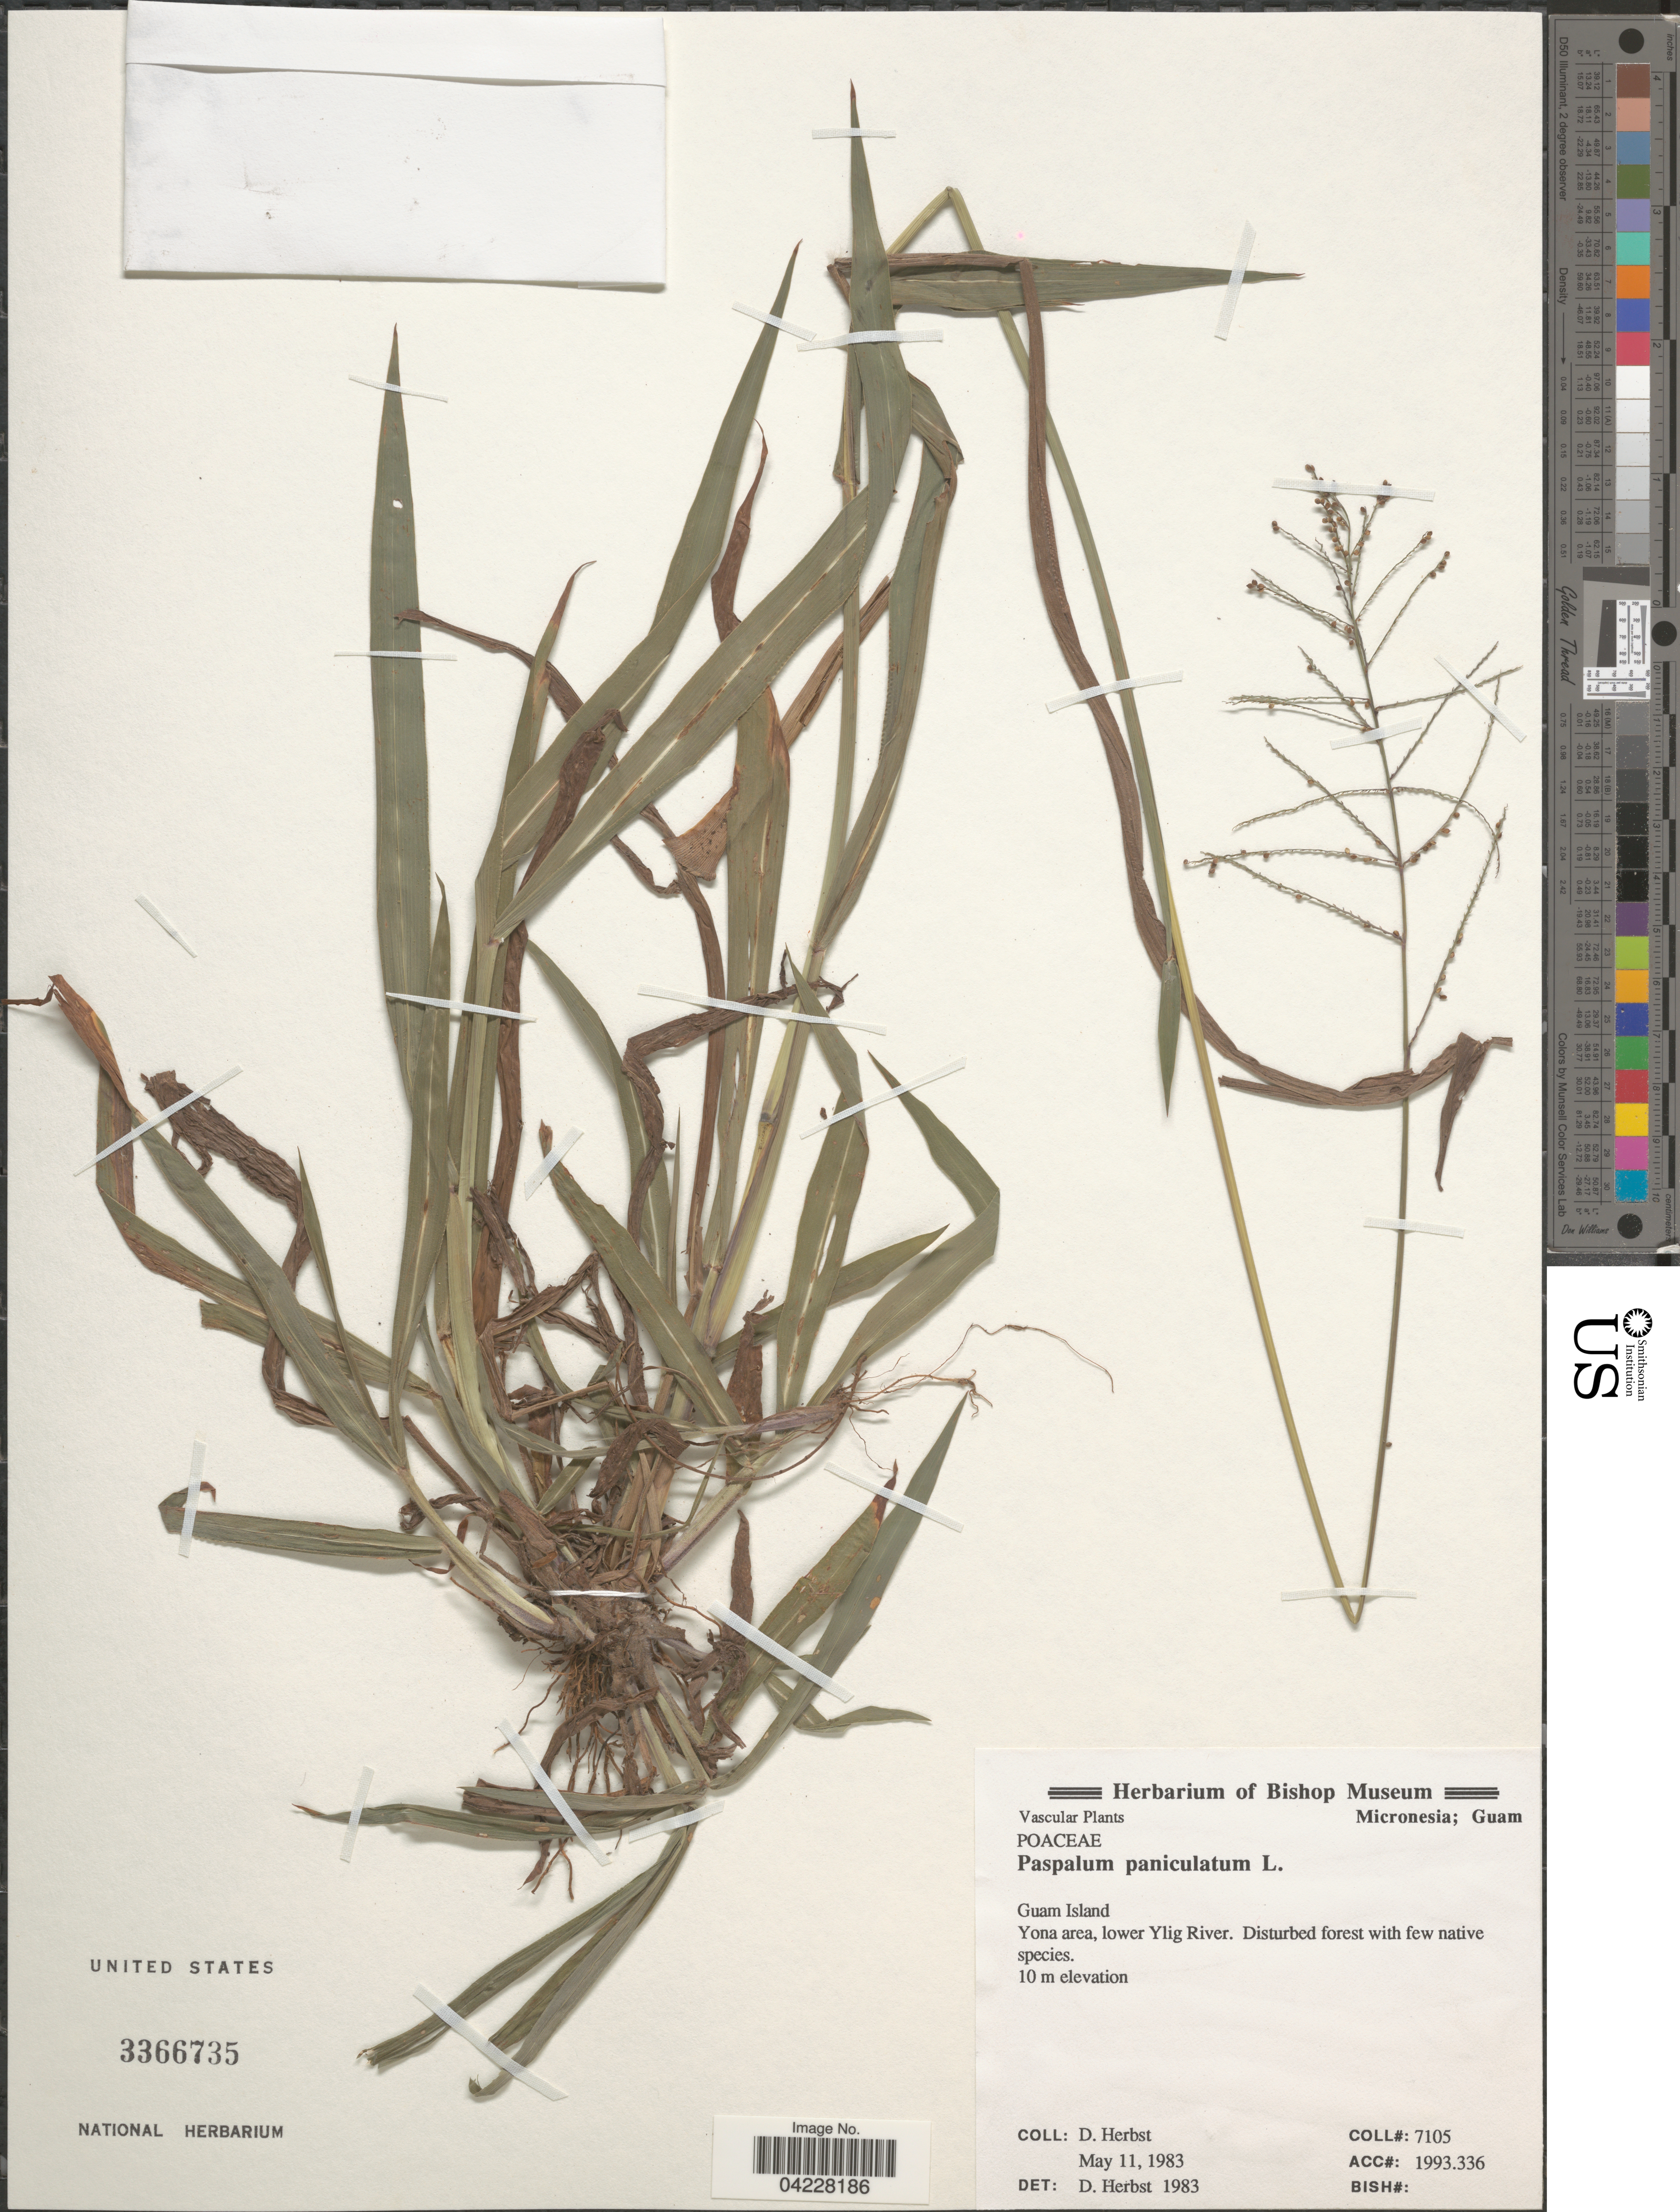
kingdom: Plantae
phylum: Tracheophyta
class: Liliopsida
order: Poales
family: Poaceae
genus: Paspalum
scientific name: Paspalum paniculatum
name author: L.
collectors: D. Herbst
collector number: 7105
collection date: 1983-05-11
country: Guam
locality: Micronesia; Guam. Guam Island. Yona area, lower Ylig River.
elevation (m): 10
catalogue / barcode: US 3366735